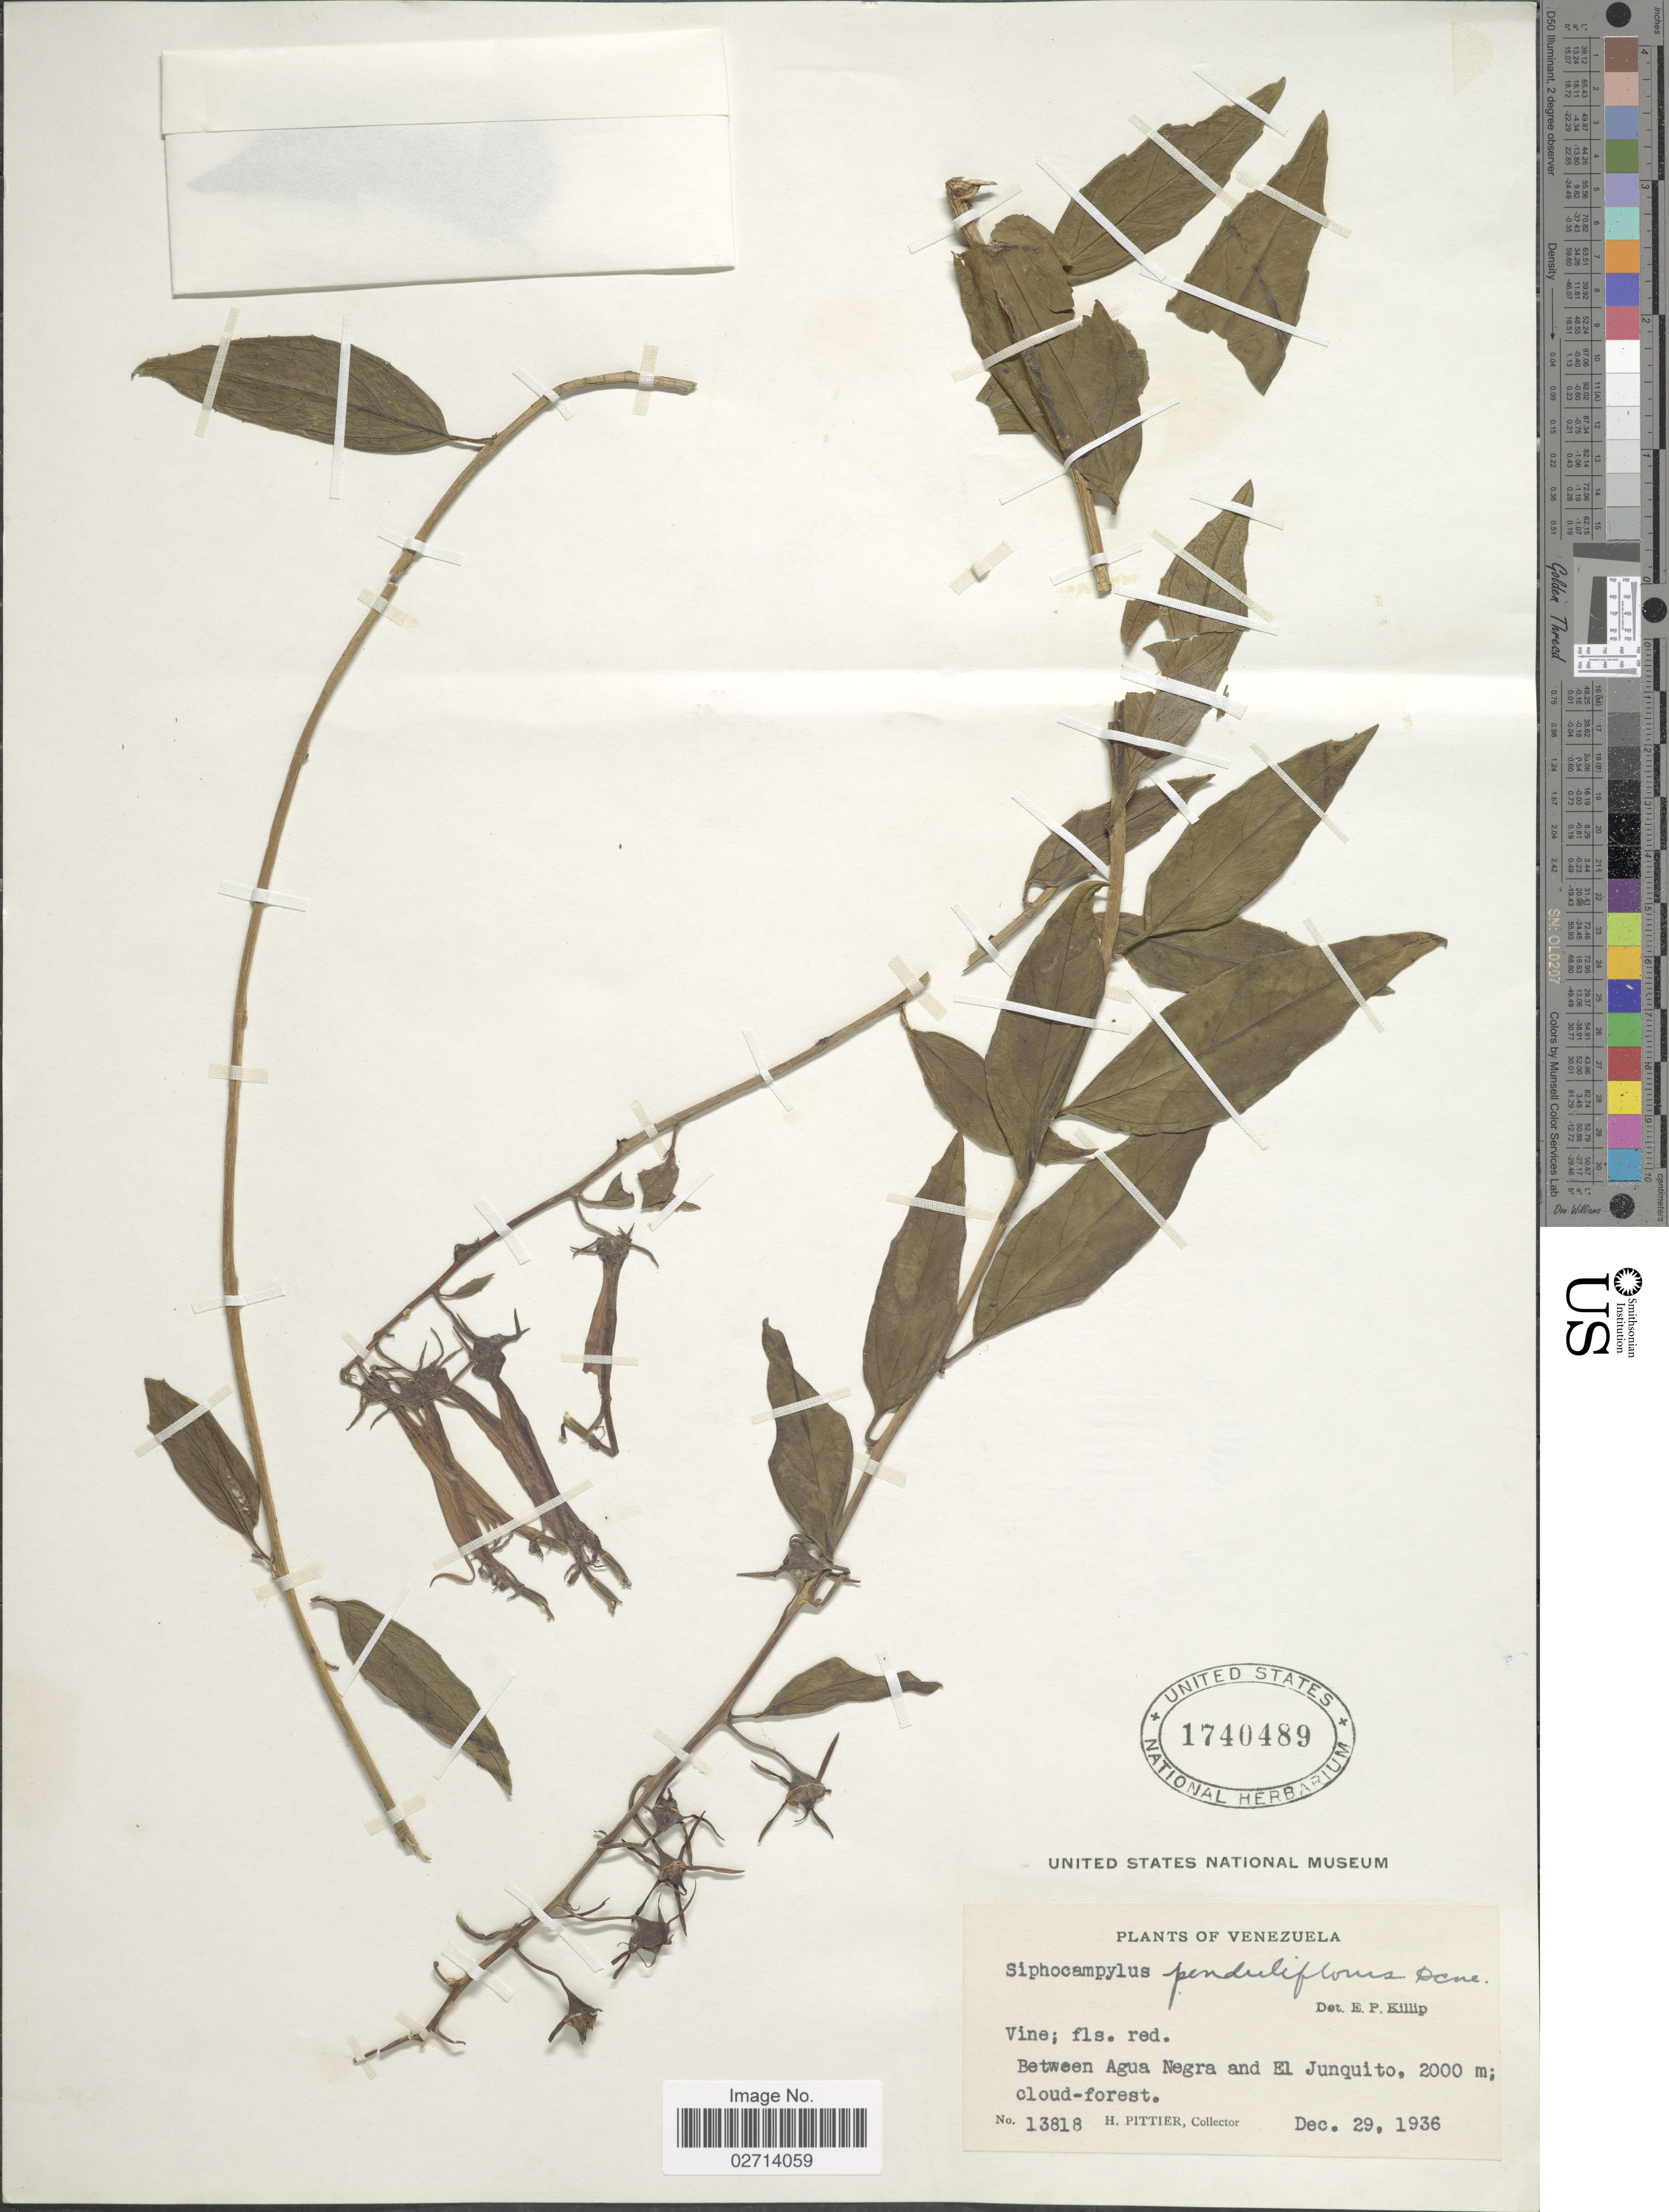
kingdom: Plantae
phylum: Tracheophyta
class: Magnoliopsida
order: Asterales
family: Campanulaceae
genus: Siphocampylus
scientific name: Siphocampylus penduliflorus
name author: Decne. ex Planch.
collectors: H. F. Pittier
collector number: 13818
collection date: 1936-12-29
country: Venezuela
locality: Between Agua Negra and El Junquito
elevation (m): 2000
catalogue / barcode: US 1740489